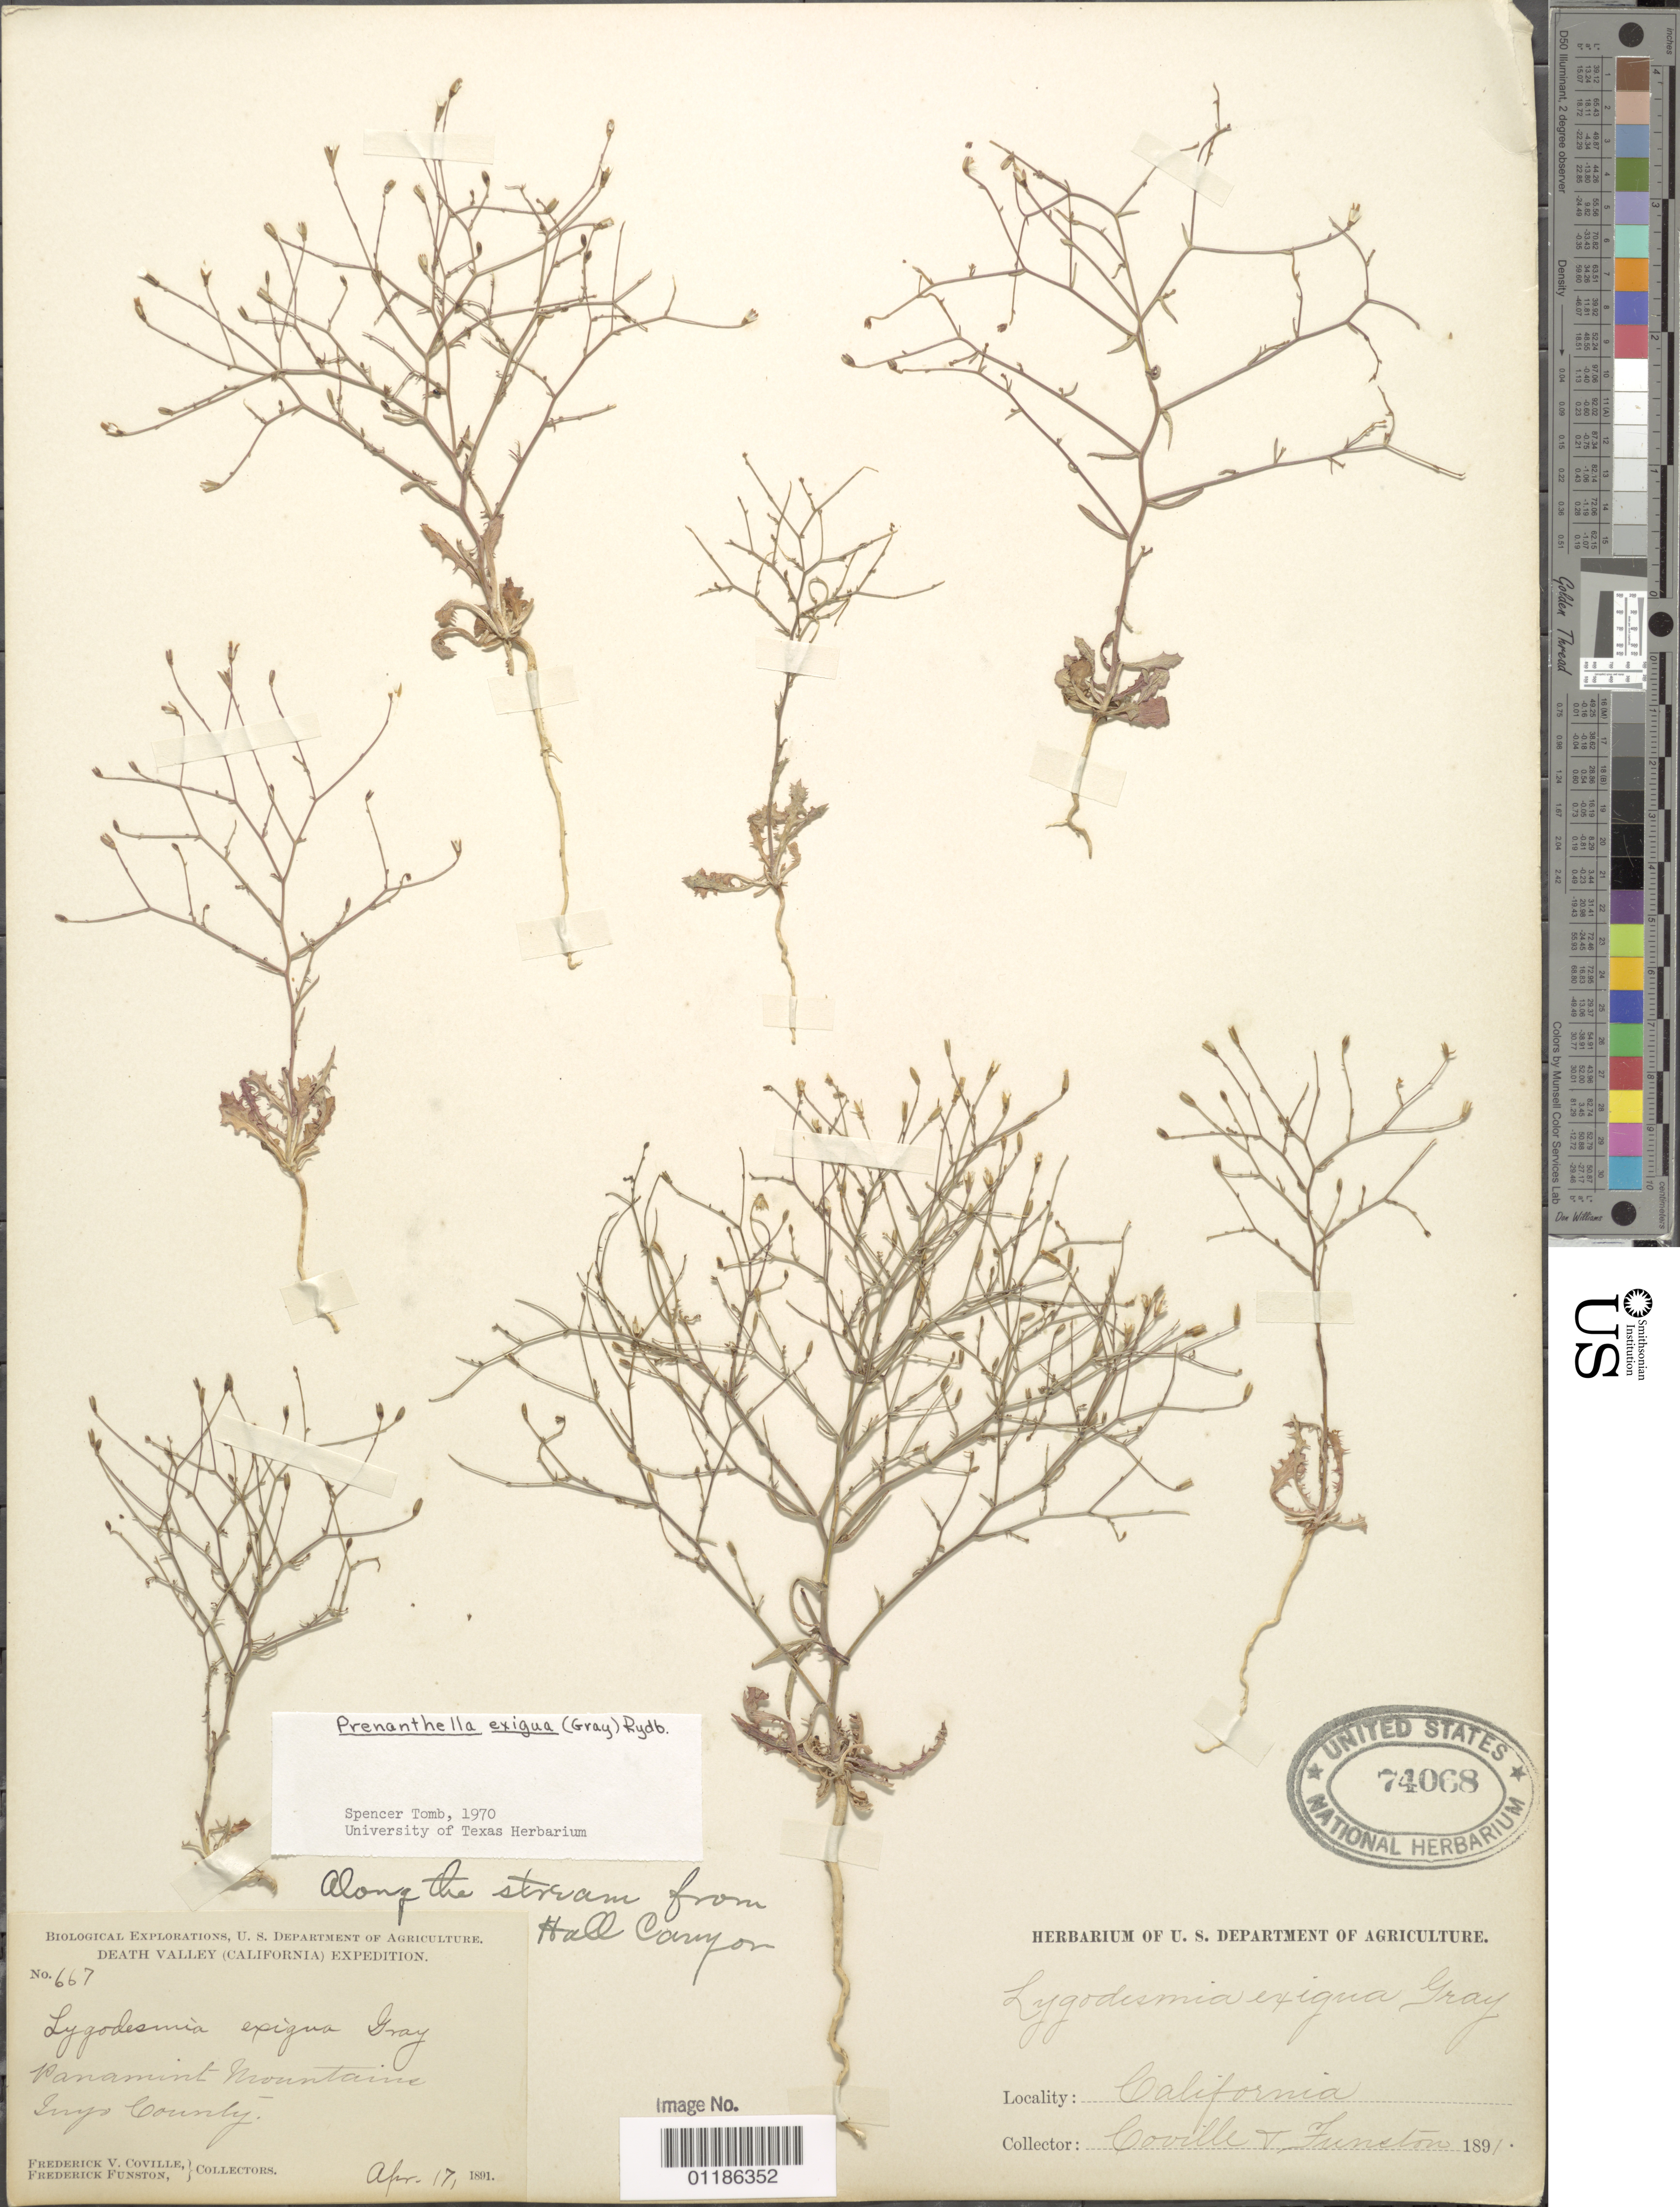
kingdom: Plantae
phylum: Tracheophyta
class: Magnoliopsida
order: Asterales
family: Asteraceae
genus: Prenanthella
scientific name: Prenanthella exigua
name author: (A. Gray) Rydb.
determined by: Tomb, Spencer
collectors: F. V. Coville & F. Funston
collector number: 667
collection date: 1891-04-17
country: United States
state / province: California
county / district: Inyo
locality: Panamint Mountains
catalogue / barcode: US 74068